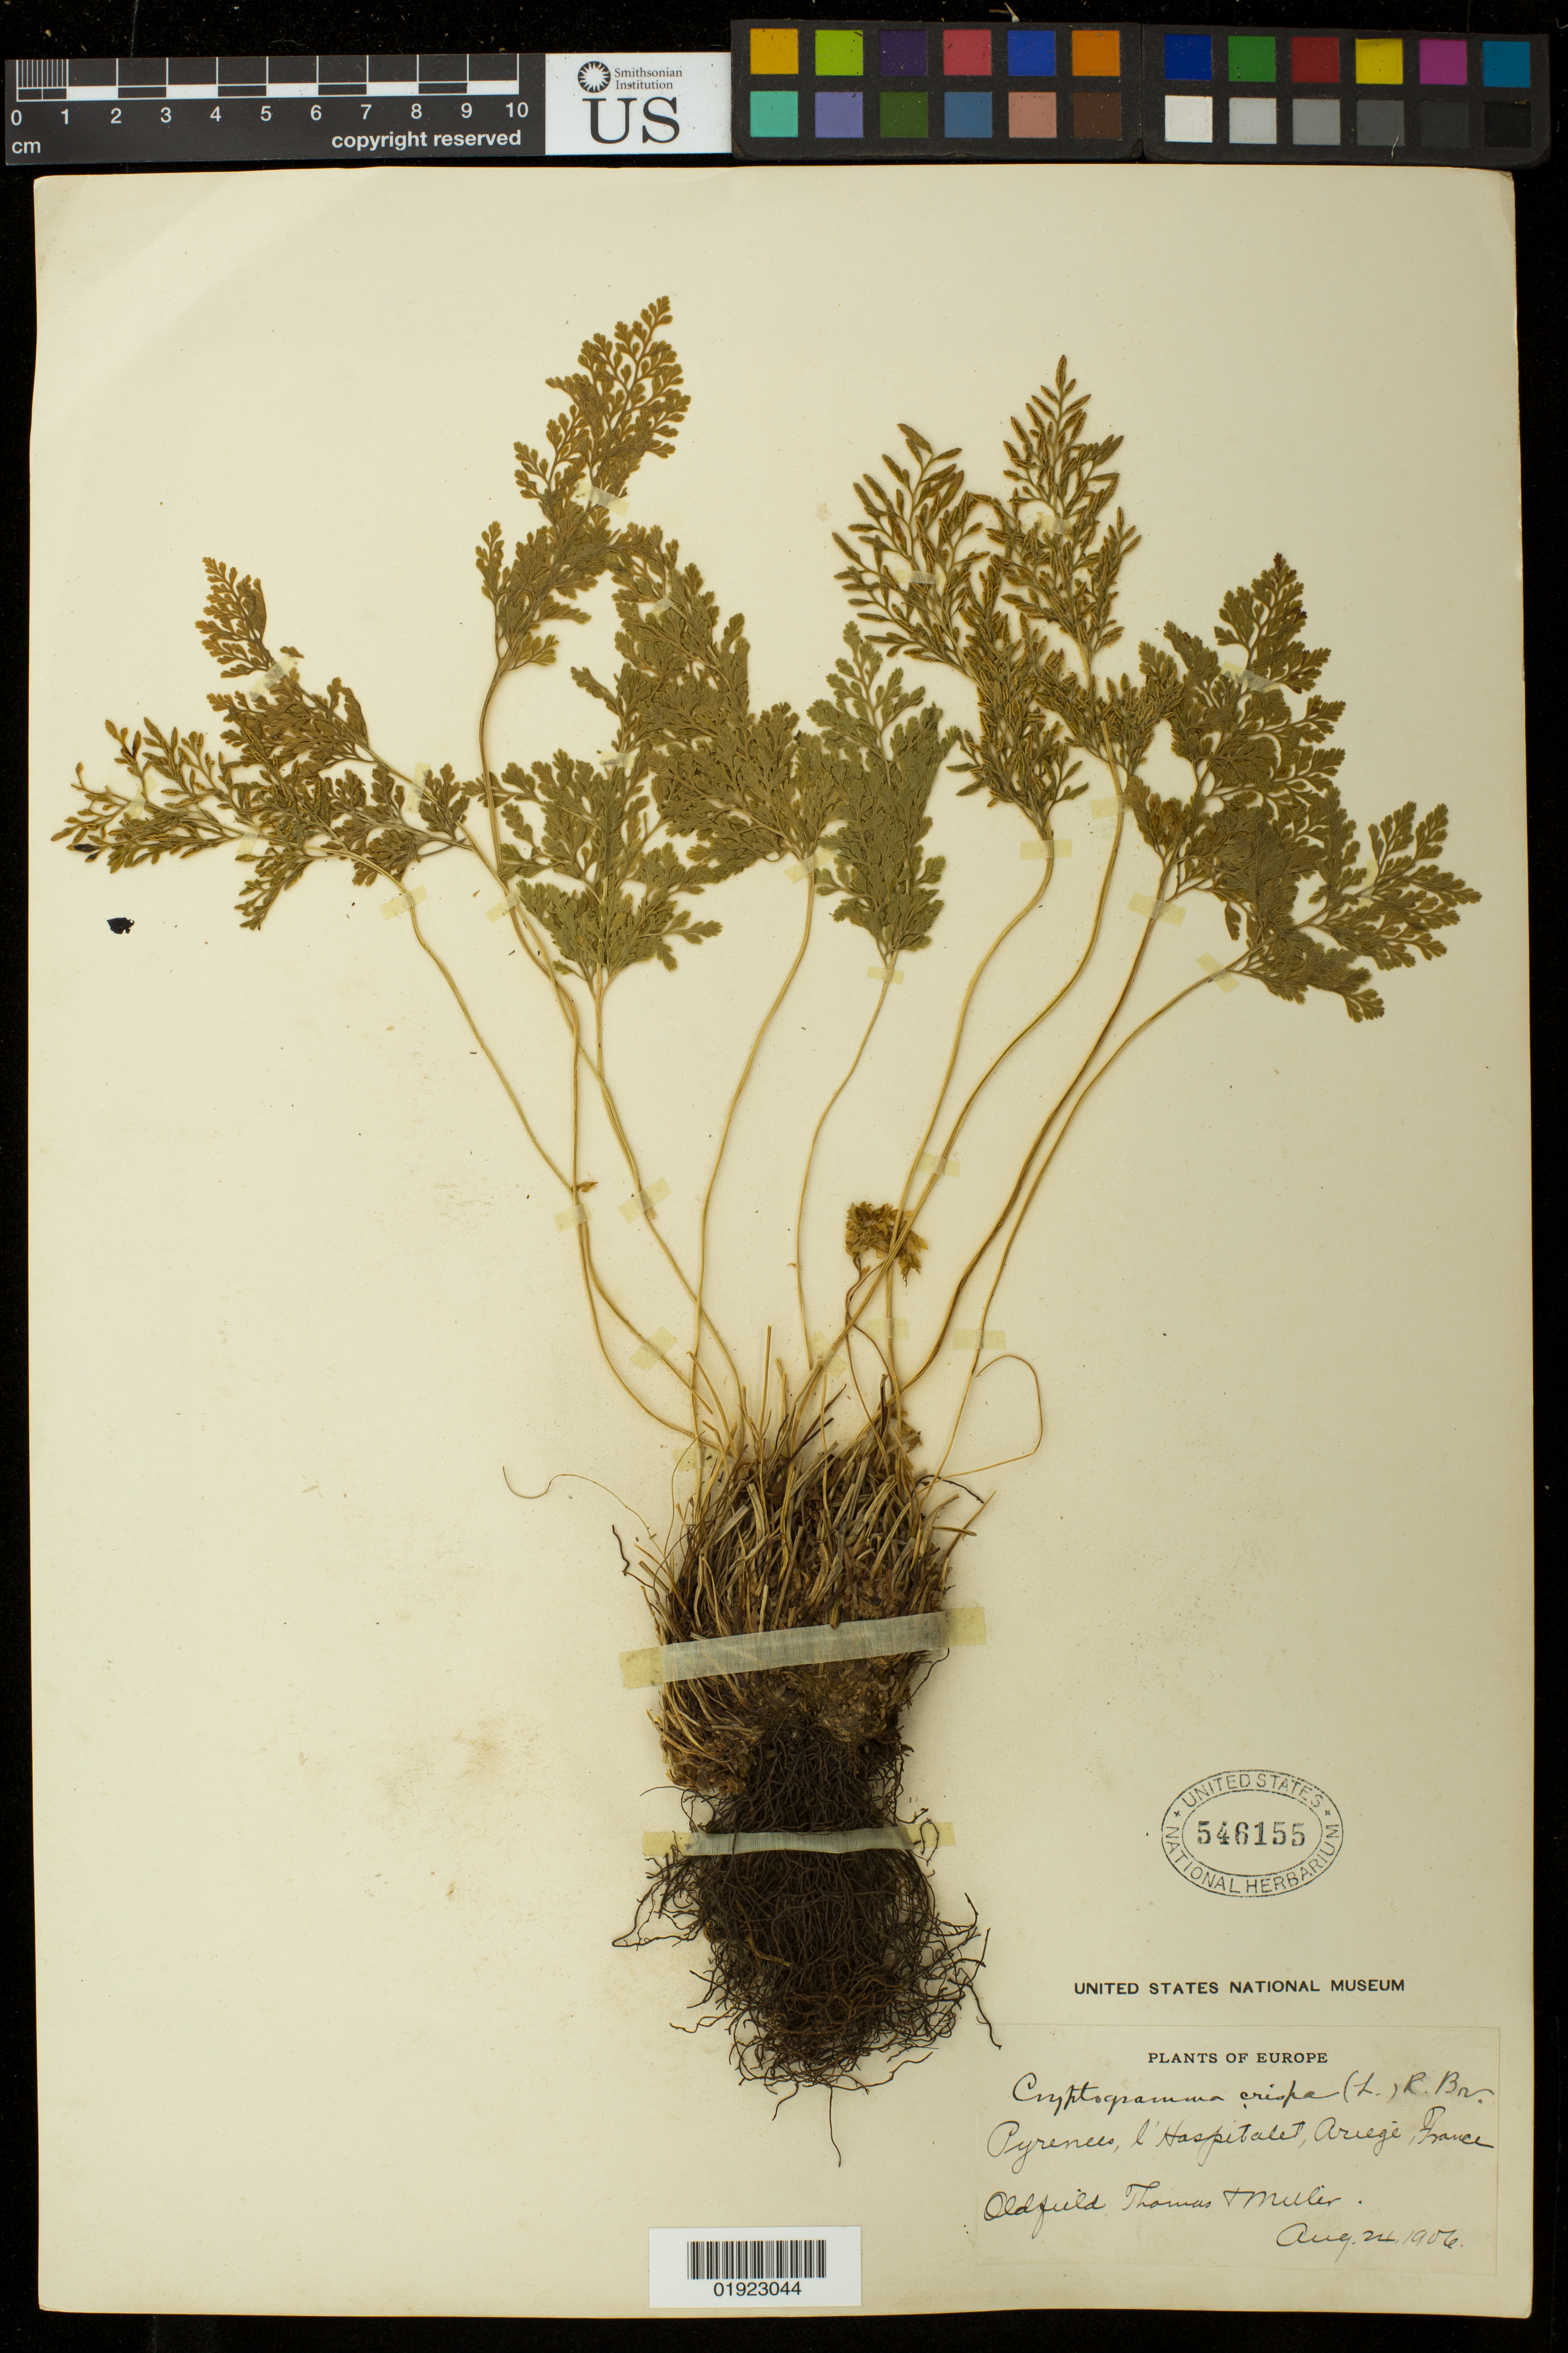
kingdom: Plantae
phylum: Tracheophyta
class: Polypodiopsida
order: Polypodiales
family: Pteridaceae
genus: Cryptogramma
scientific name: Cryptogramma crispa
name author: Fernald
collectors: Oldfield, -- Thomas & -- Miller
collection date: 1906-08-24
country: France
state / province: Occitanie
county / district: Ariège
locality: Pyrennes, l'Hospitalet, Ariege.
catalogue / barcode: US 546155